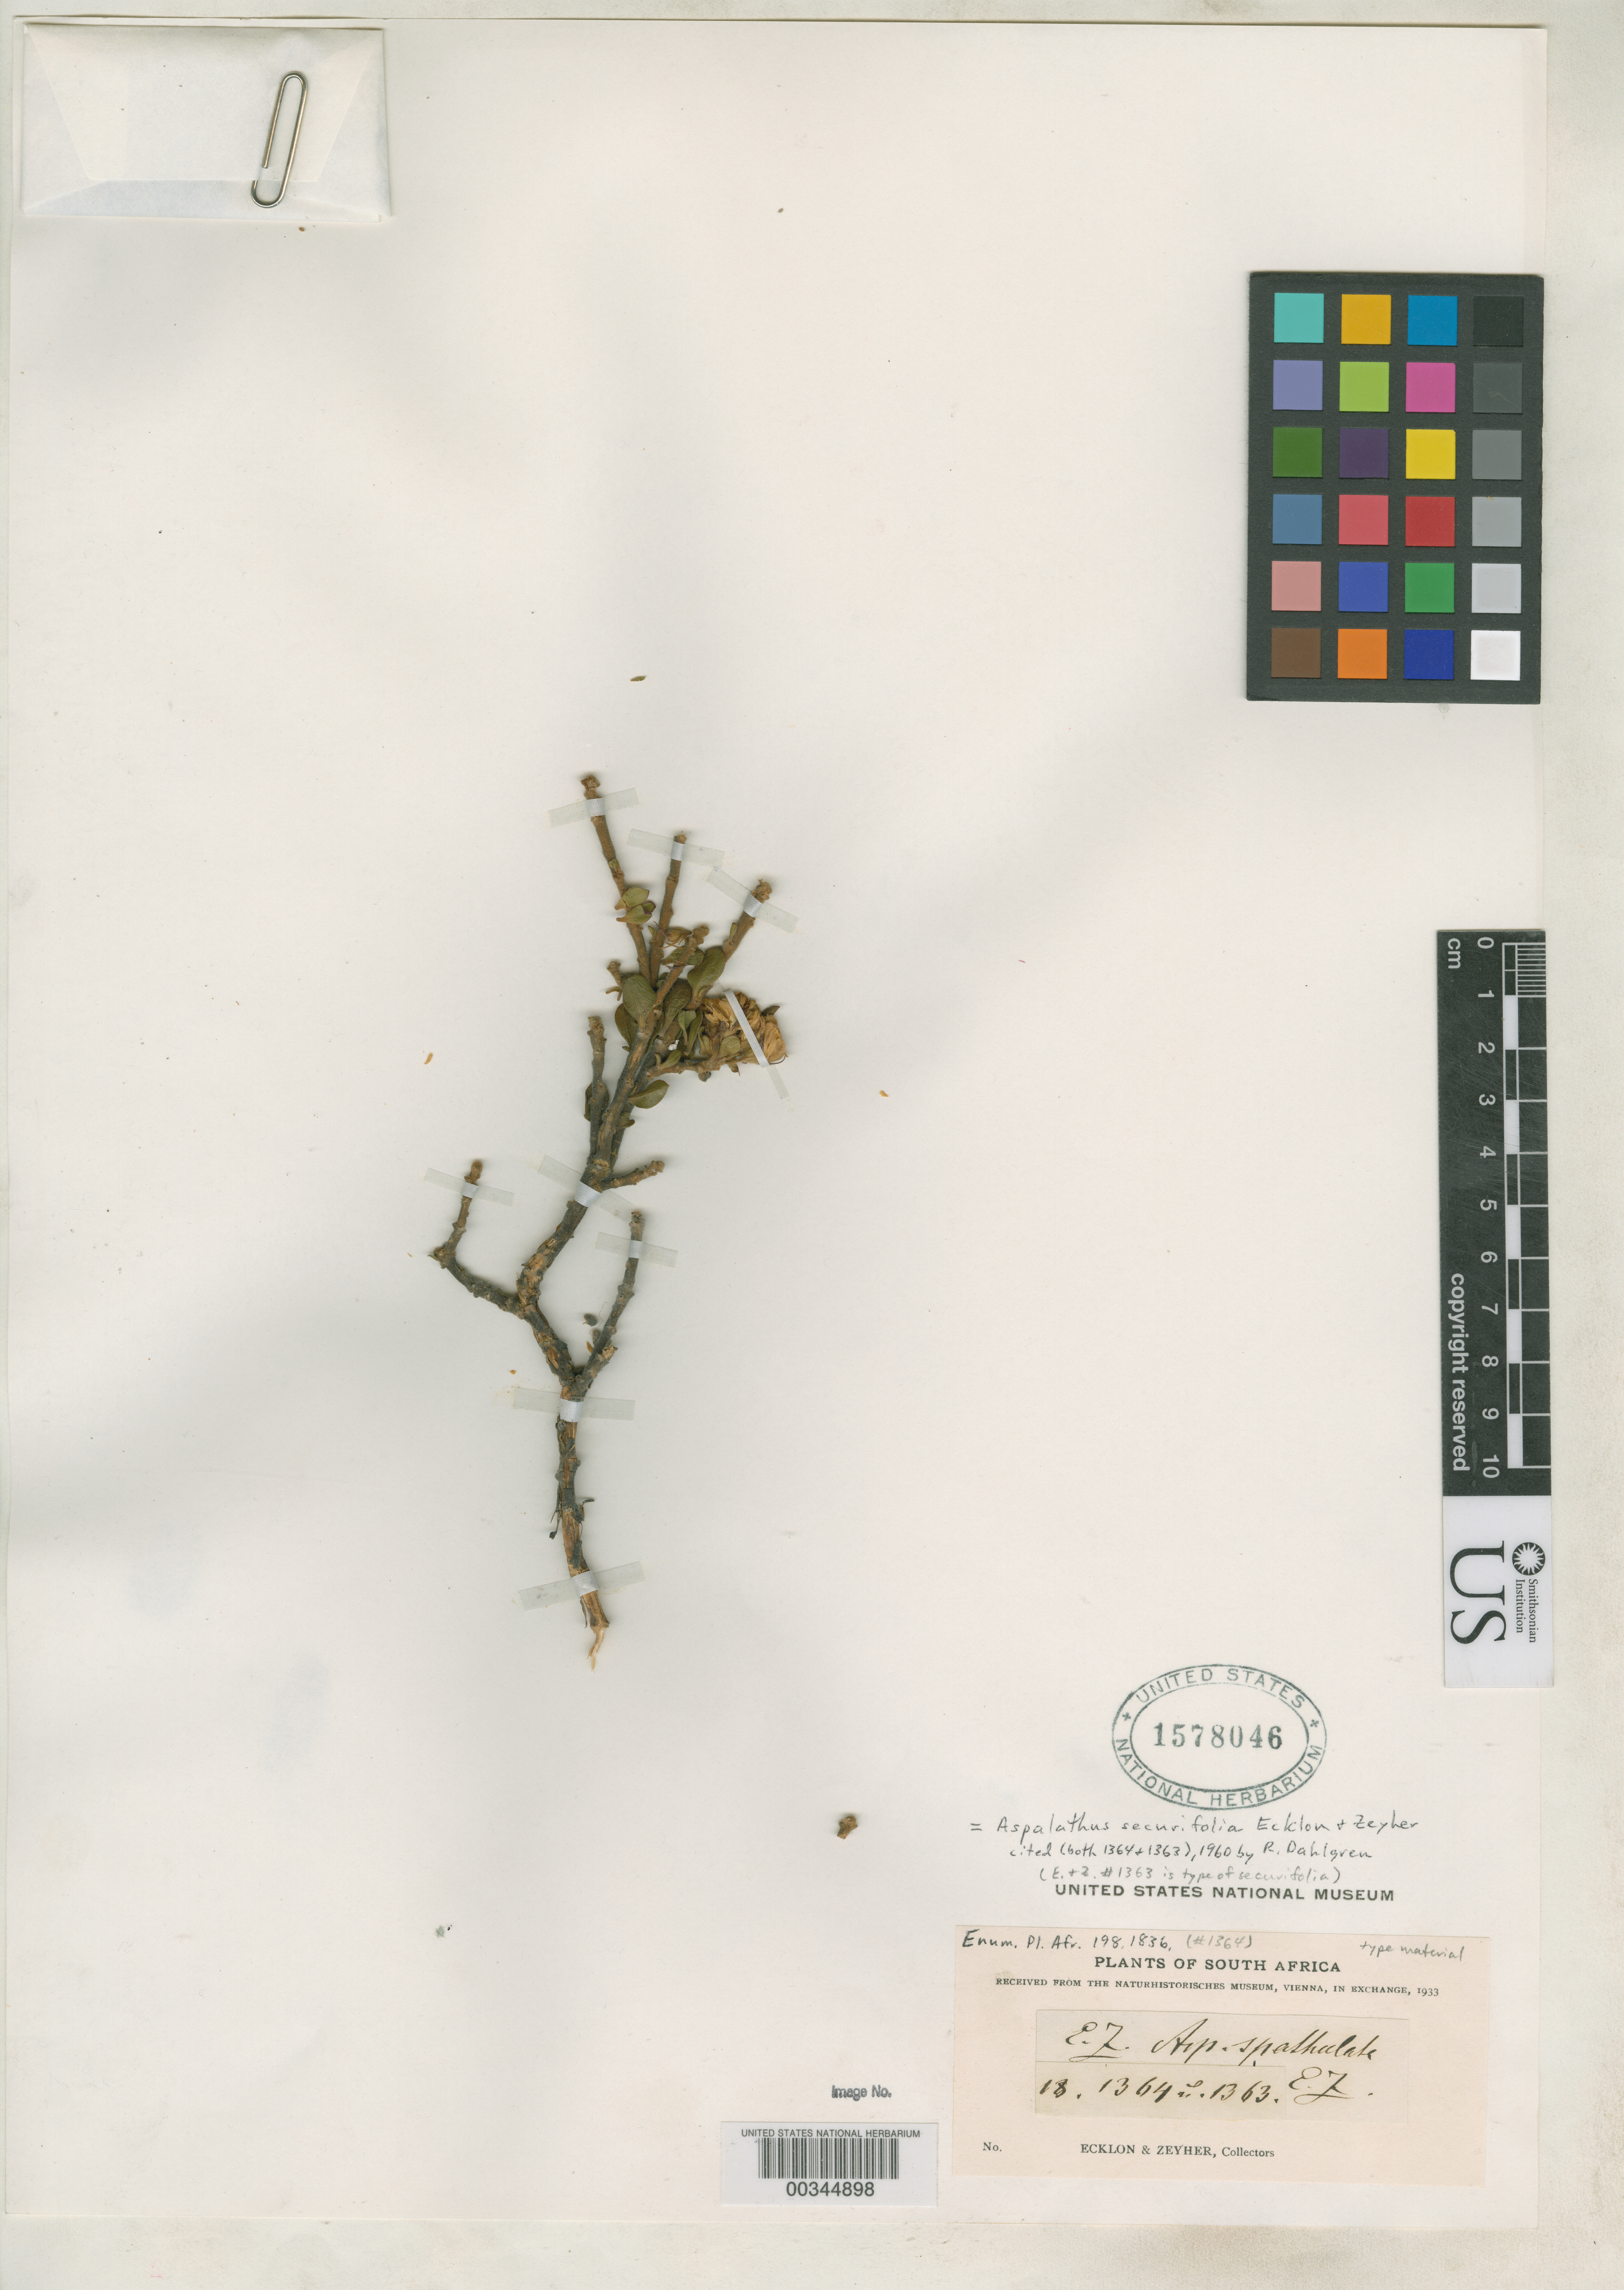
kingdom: Plantae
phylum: Tracheophyta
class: Magnoliopsida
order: Fabales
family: Fabaceae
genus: Aspalathus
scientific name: Aspalathus spathulata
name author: Eckl. & Zeyh.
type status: Type Material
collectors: C. F. Ecklon & C. Zeyher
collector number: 1364 & 1363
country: South Africa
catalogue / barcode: US 1578046